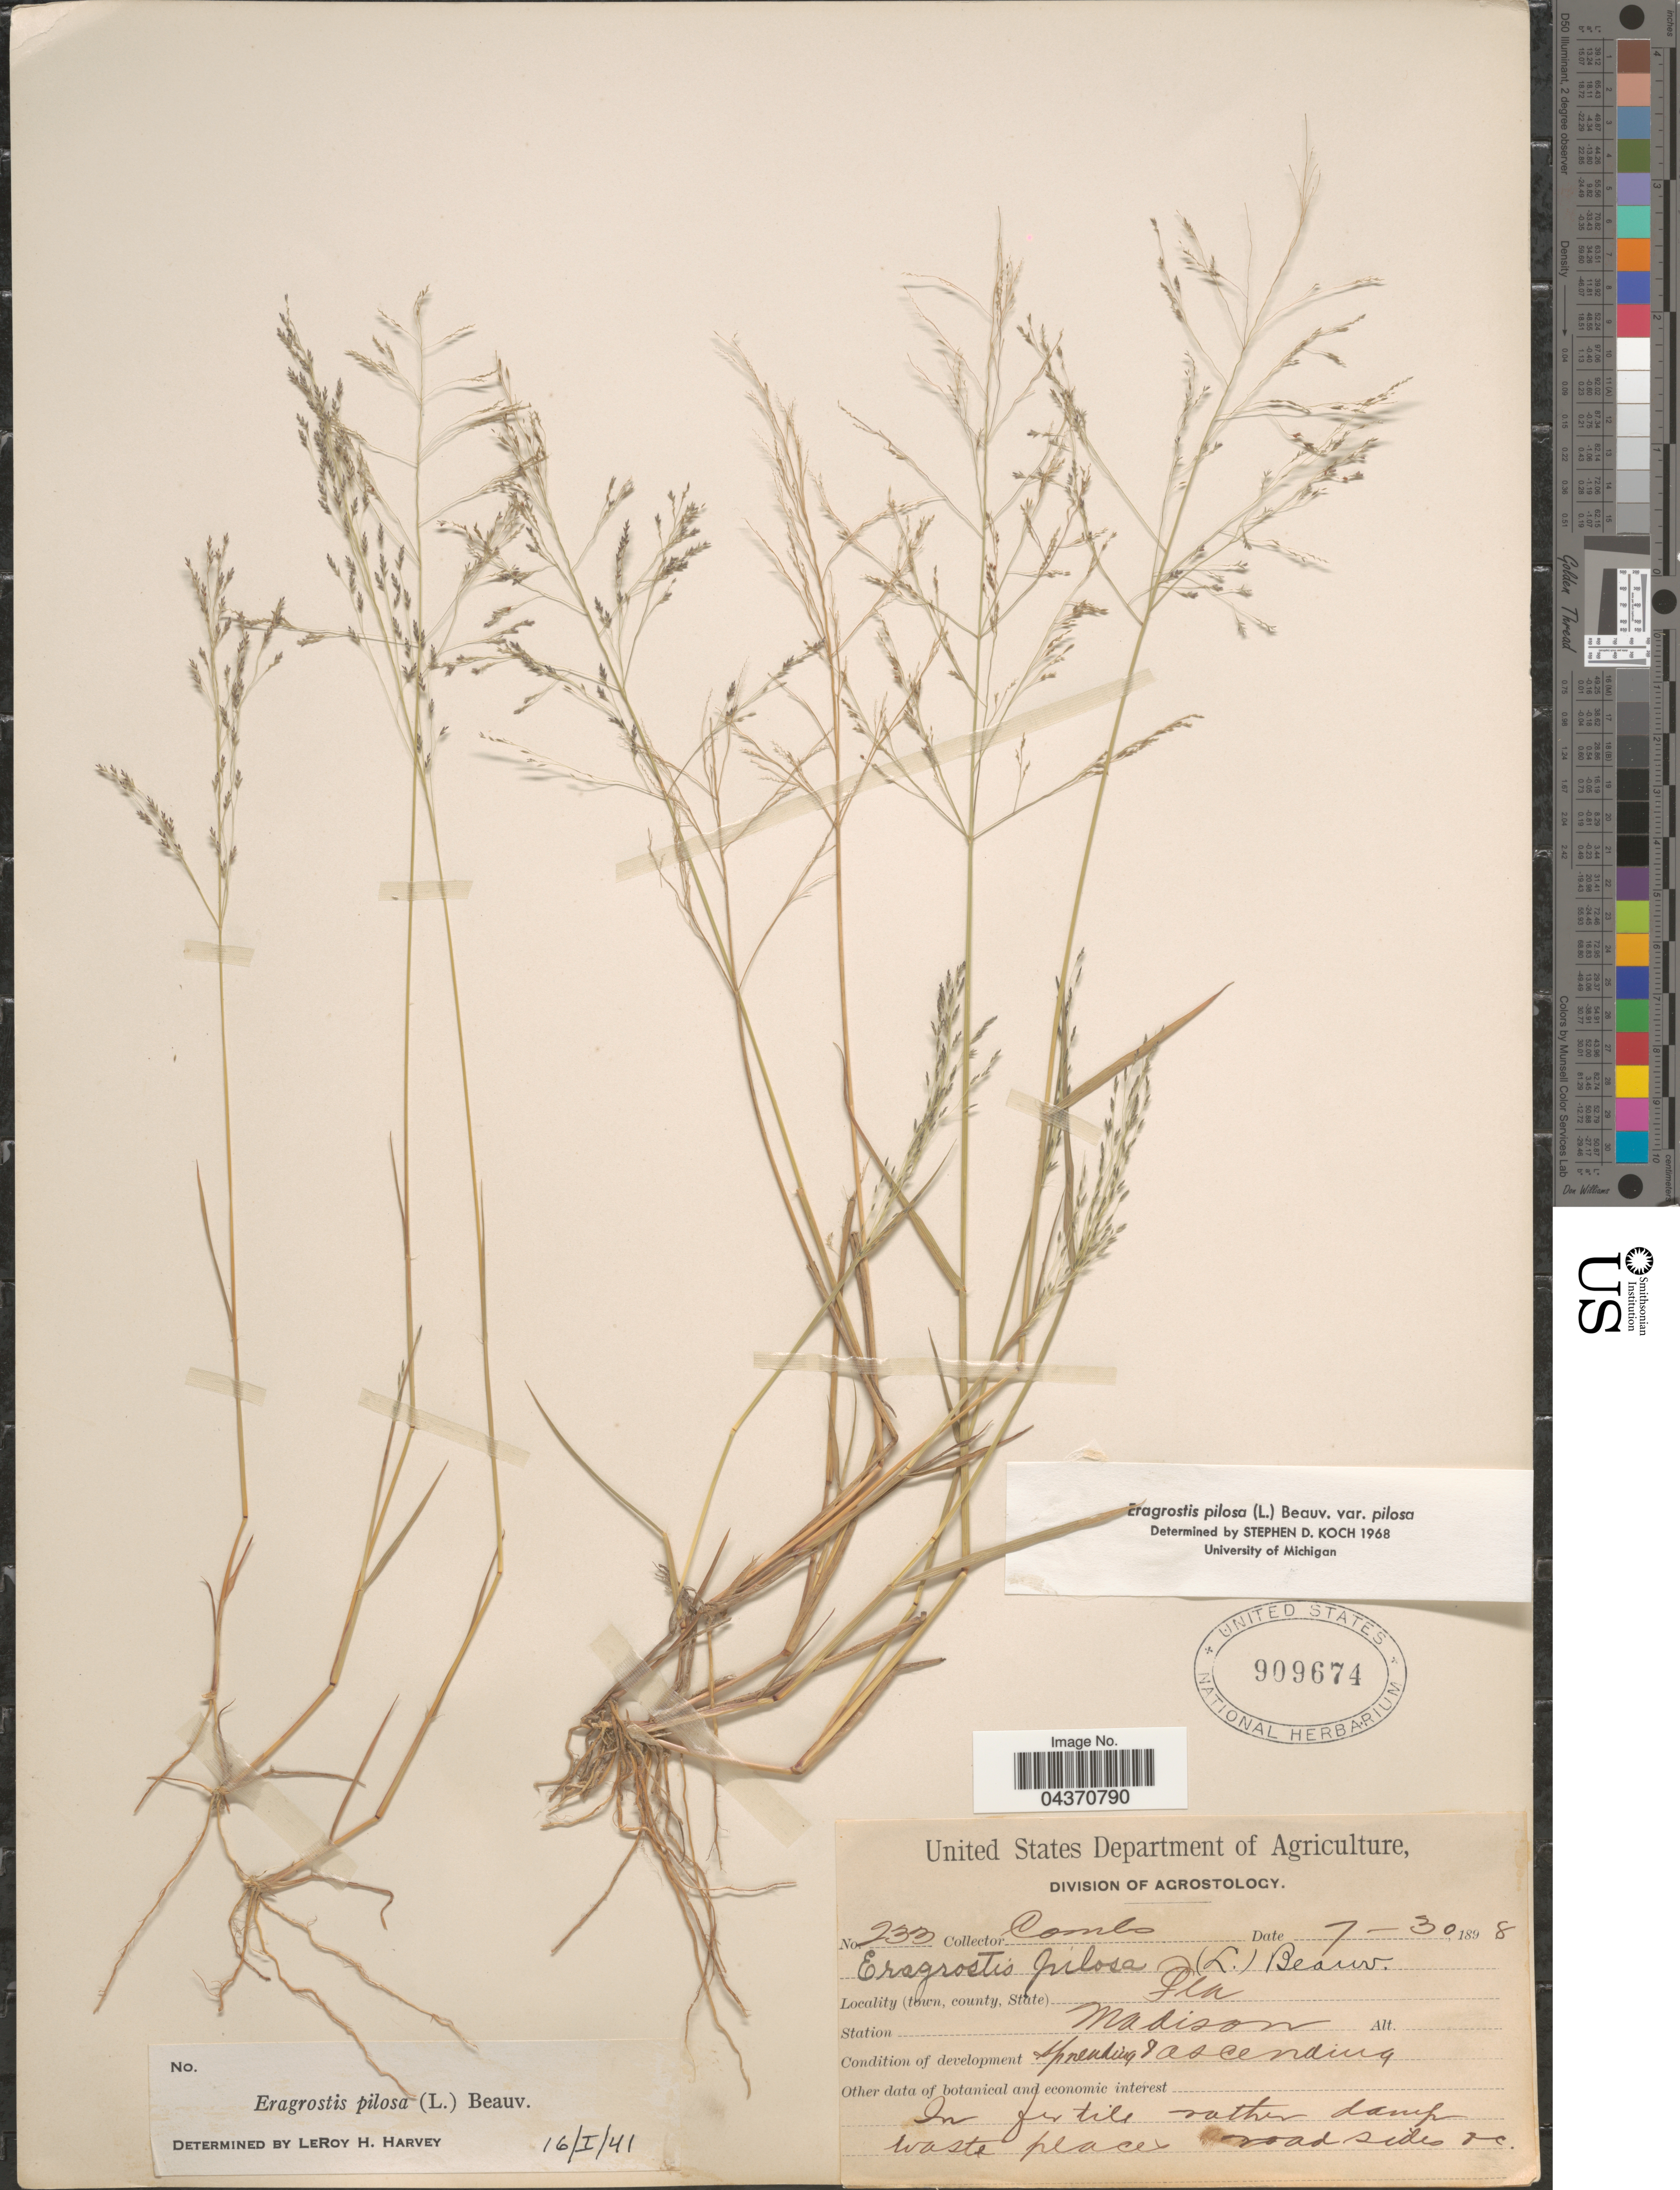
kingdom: Plantae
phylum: Tracheophyta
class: Liliopsida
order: Poales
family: Poaceae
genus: Eragrostis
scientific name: Eragrostis pilosa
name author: (L.) P. Beauv.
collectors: -. Combs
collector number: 233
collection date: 1898-07-30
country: United States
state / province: Florida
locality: Station Madison.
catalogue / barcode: US 909674